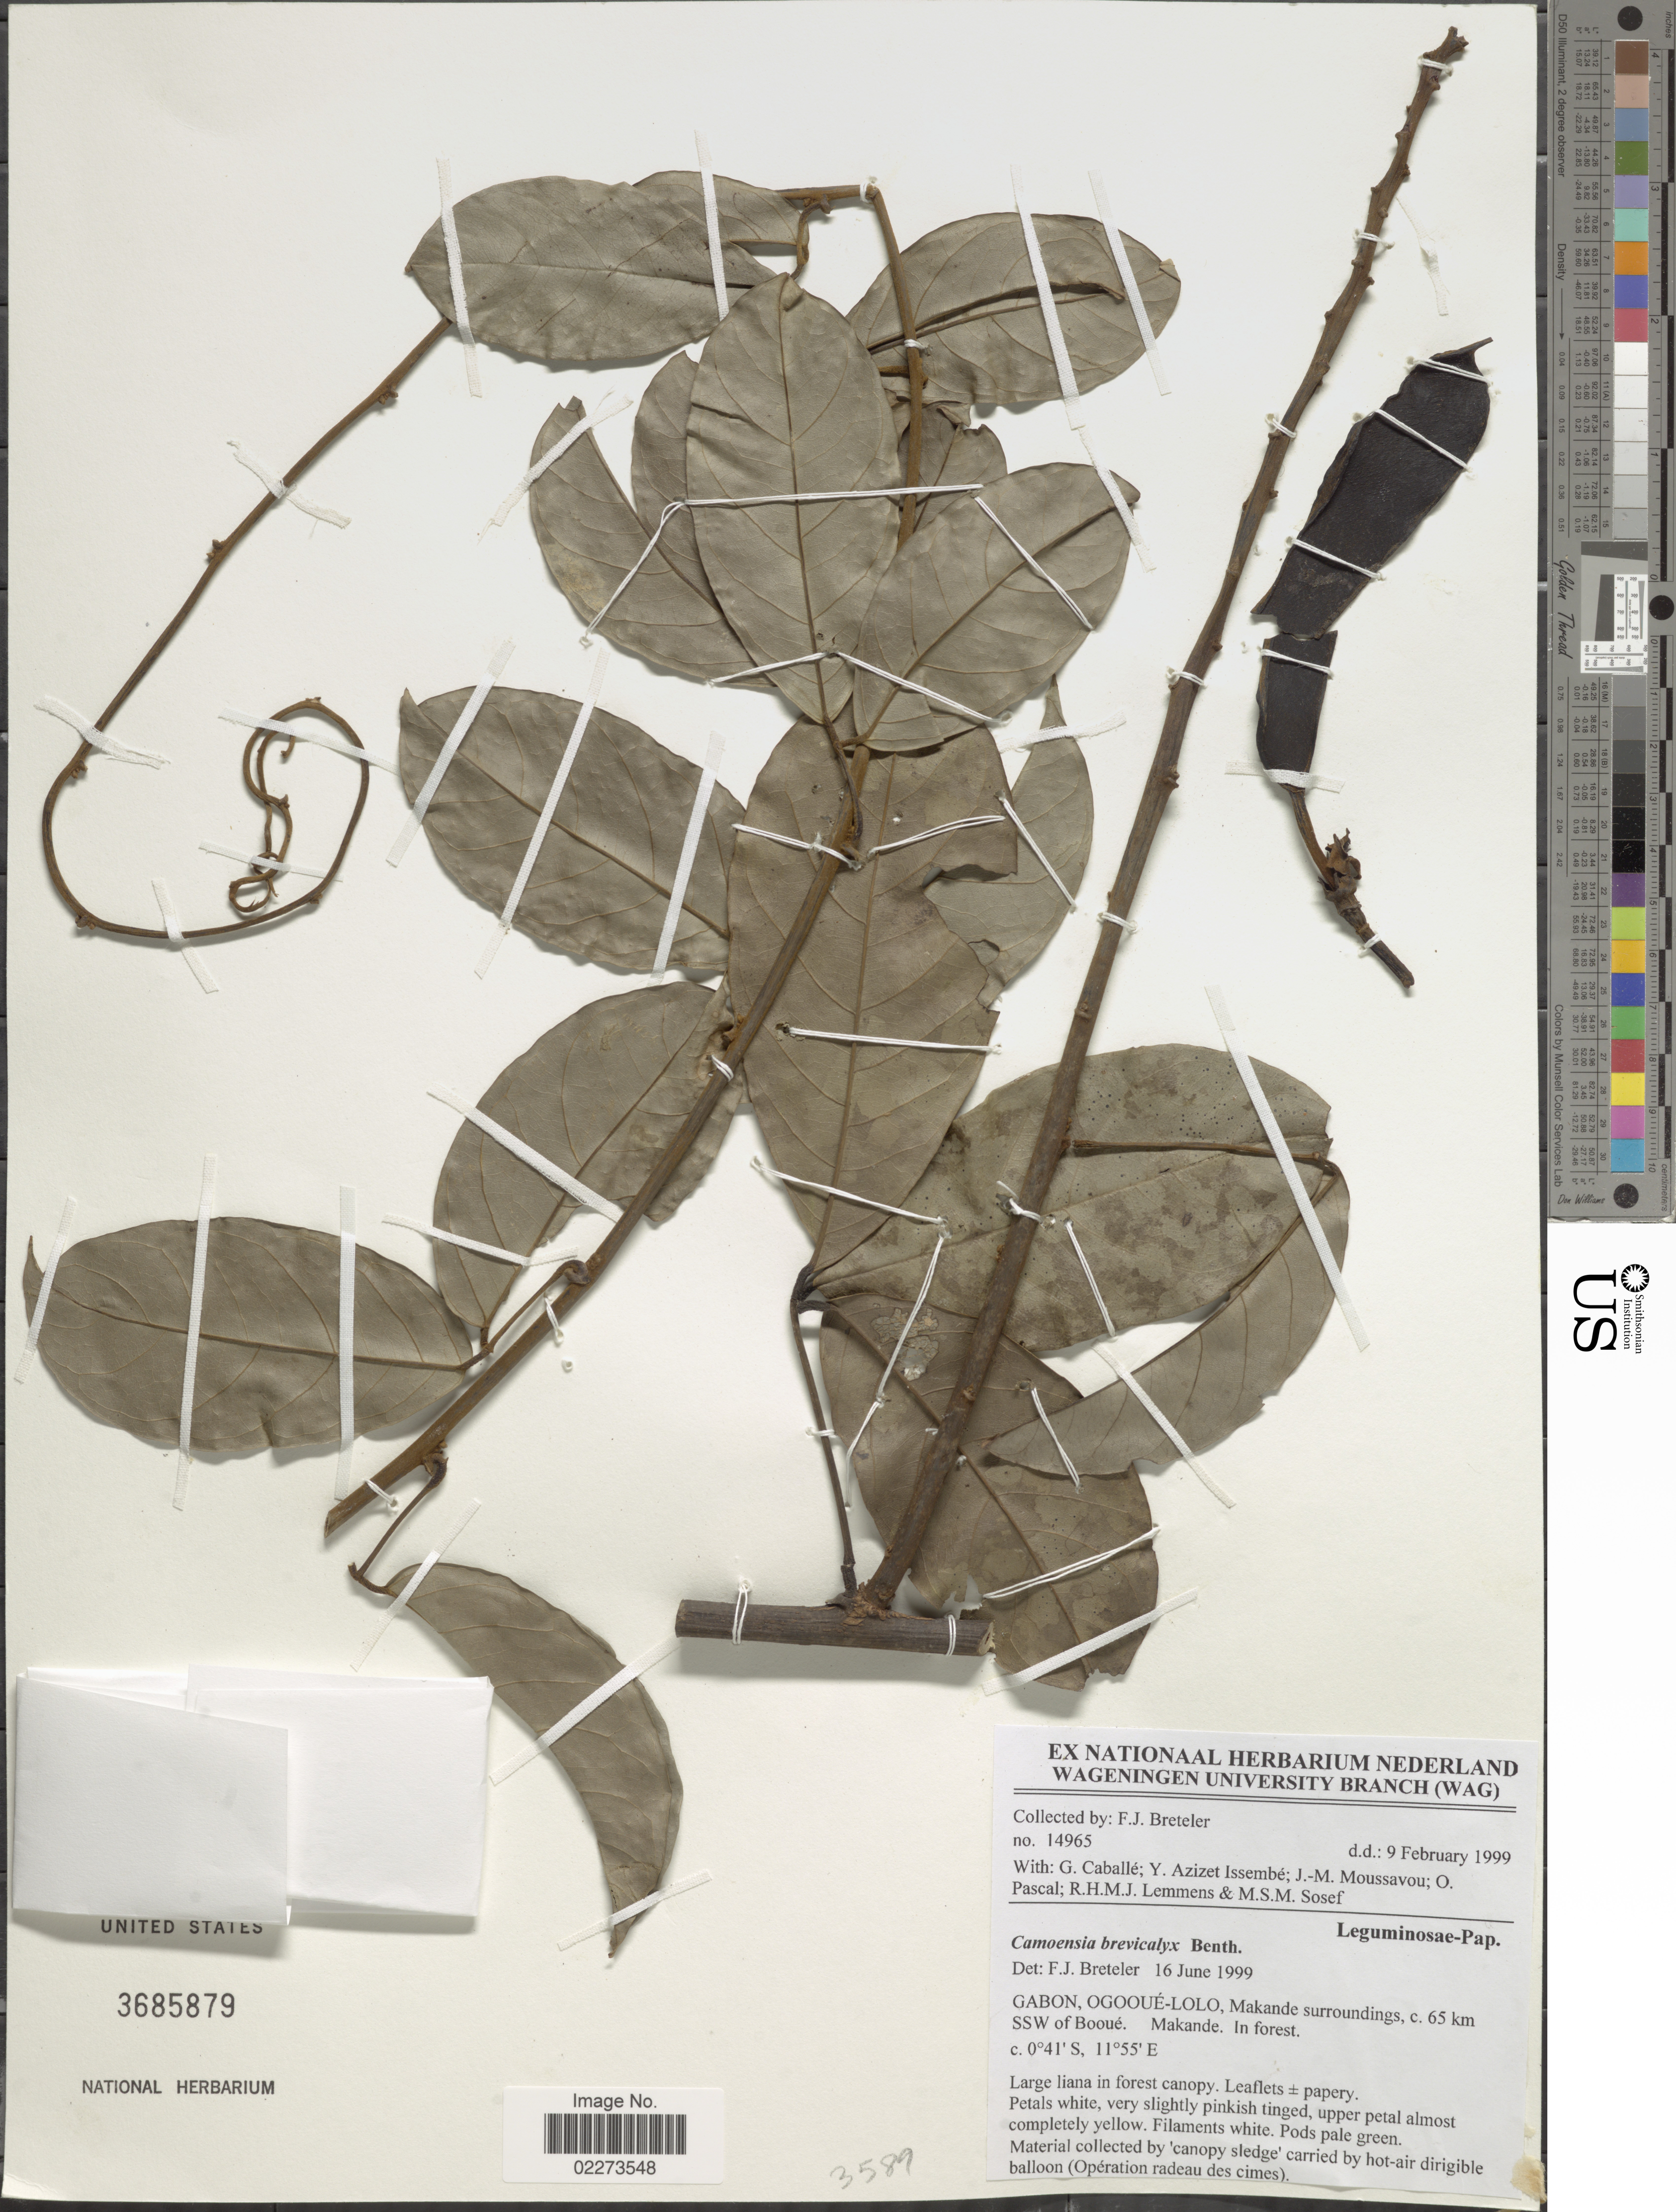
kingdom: Plantae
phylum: Tracheophyta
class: Magnoliopsida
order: Fabales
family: Fabaceae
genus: Camoensia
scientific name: Camoensia brevicalyx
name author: Benth.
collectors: F. J. Breteler, G. Caballé, Y. Issembe, J. Moussavou & et al.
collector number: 14965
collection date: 1999-02-09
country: Gabon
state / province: Ogooue-Lolo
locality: Makande surroundings, c. 65 km SSW of Booue. Makande. in forest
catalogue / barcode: US 3685879